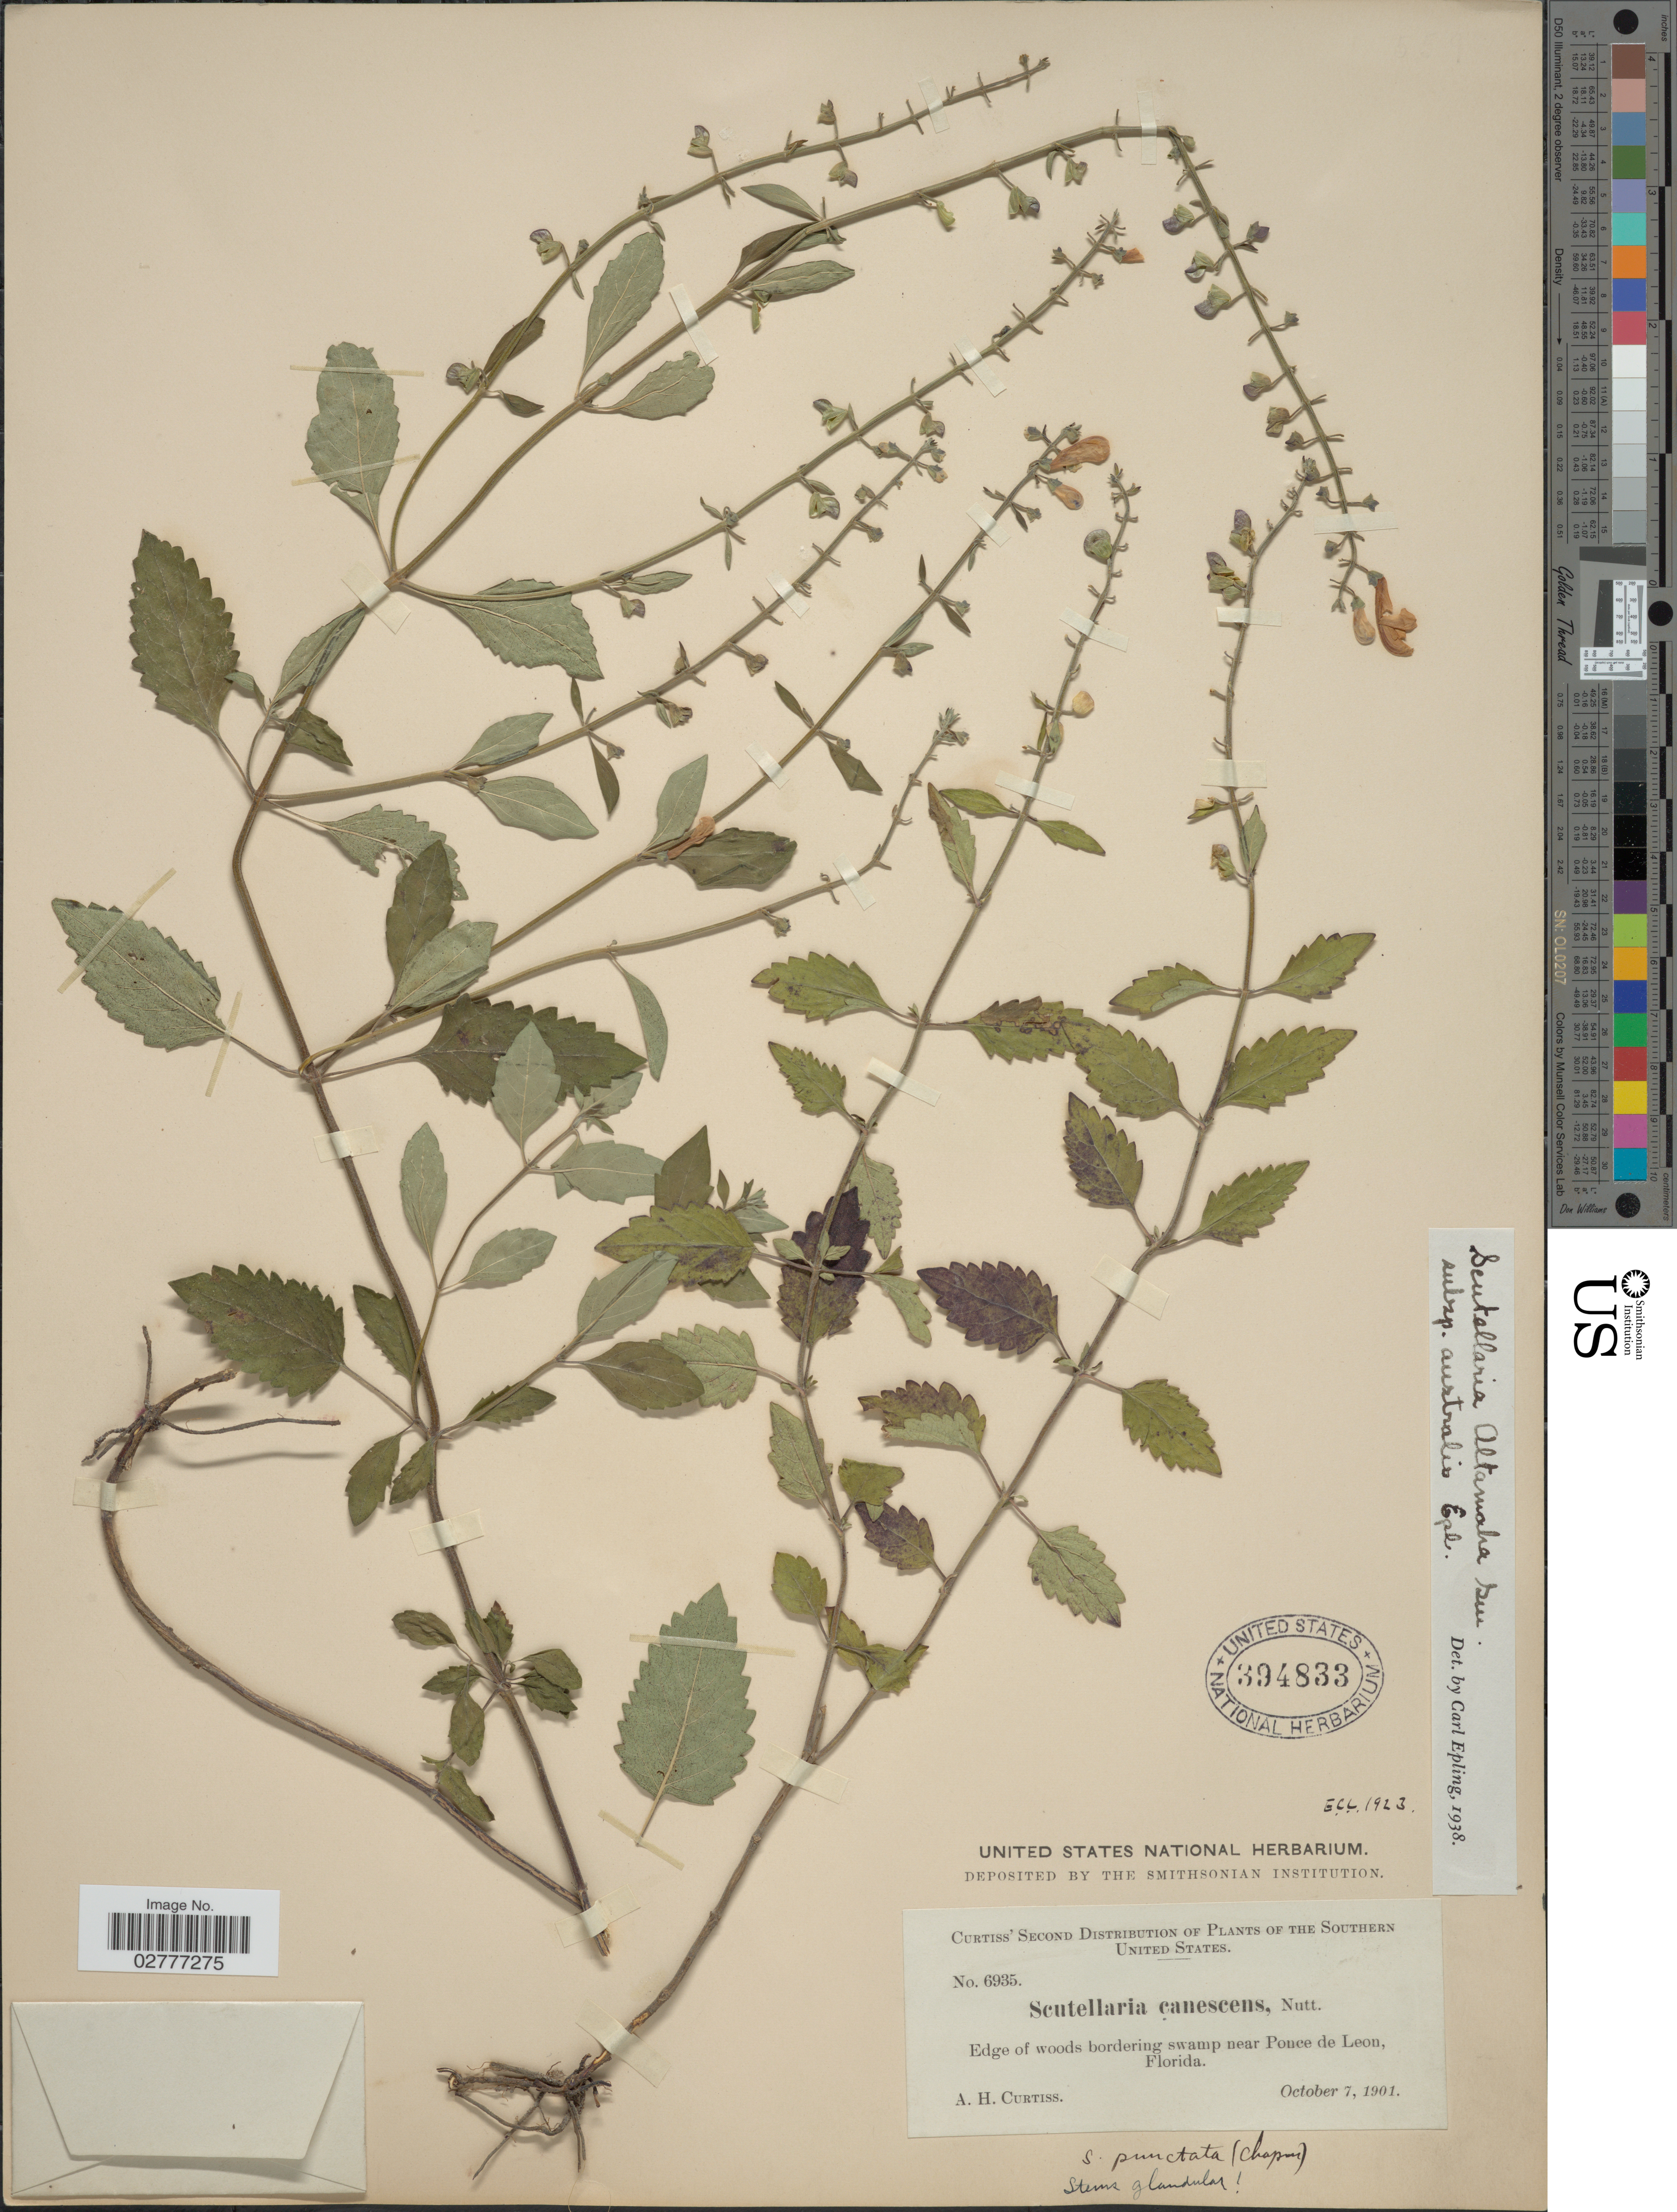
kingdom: Plantae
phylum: Tracheophyta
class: Magnoliopsida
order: Lamiales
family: Lamiaceae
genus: Scutellaria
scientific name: Scutellaria altamaha subsp. australis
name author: Epling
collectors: A. H. Curtiss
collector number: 6935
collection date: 1901-10-07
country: United States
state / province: Florida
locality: Southern United States. Edge of woods bordering swamp near Ponce de Leon.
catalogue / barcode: US 394833